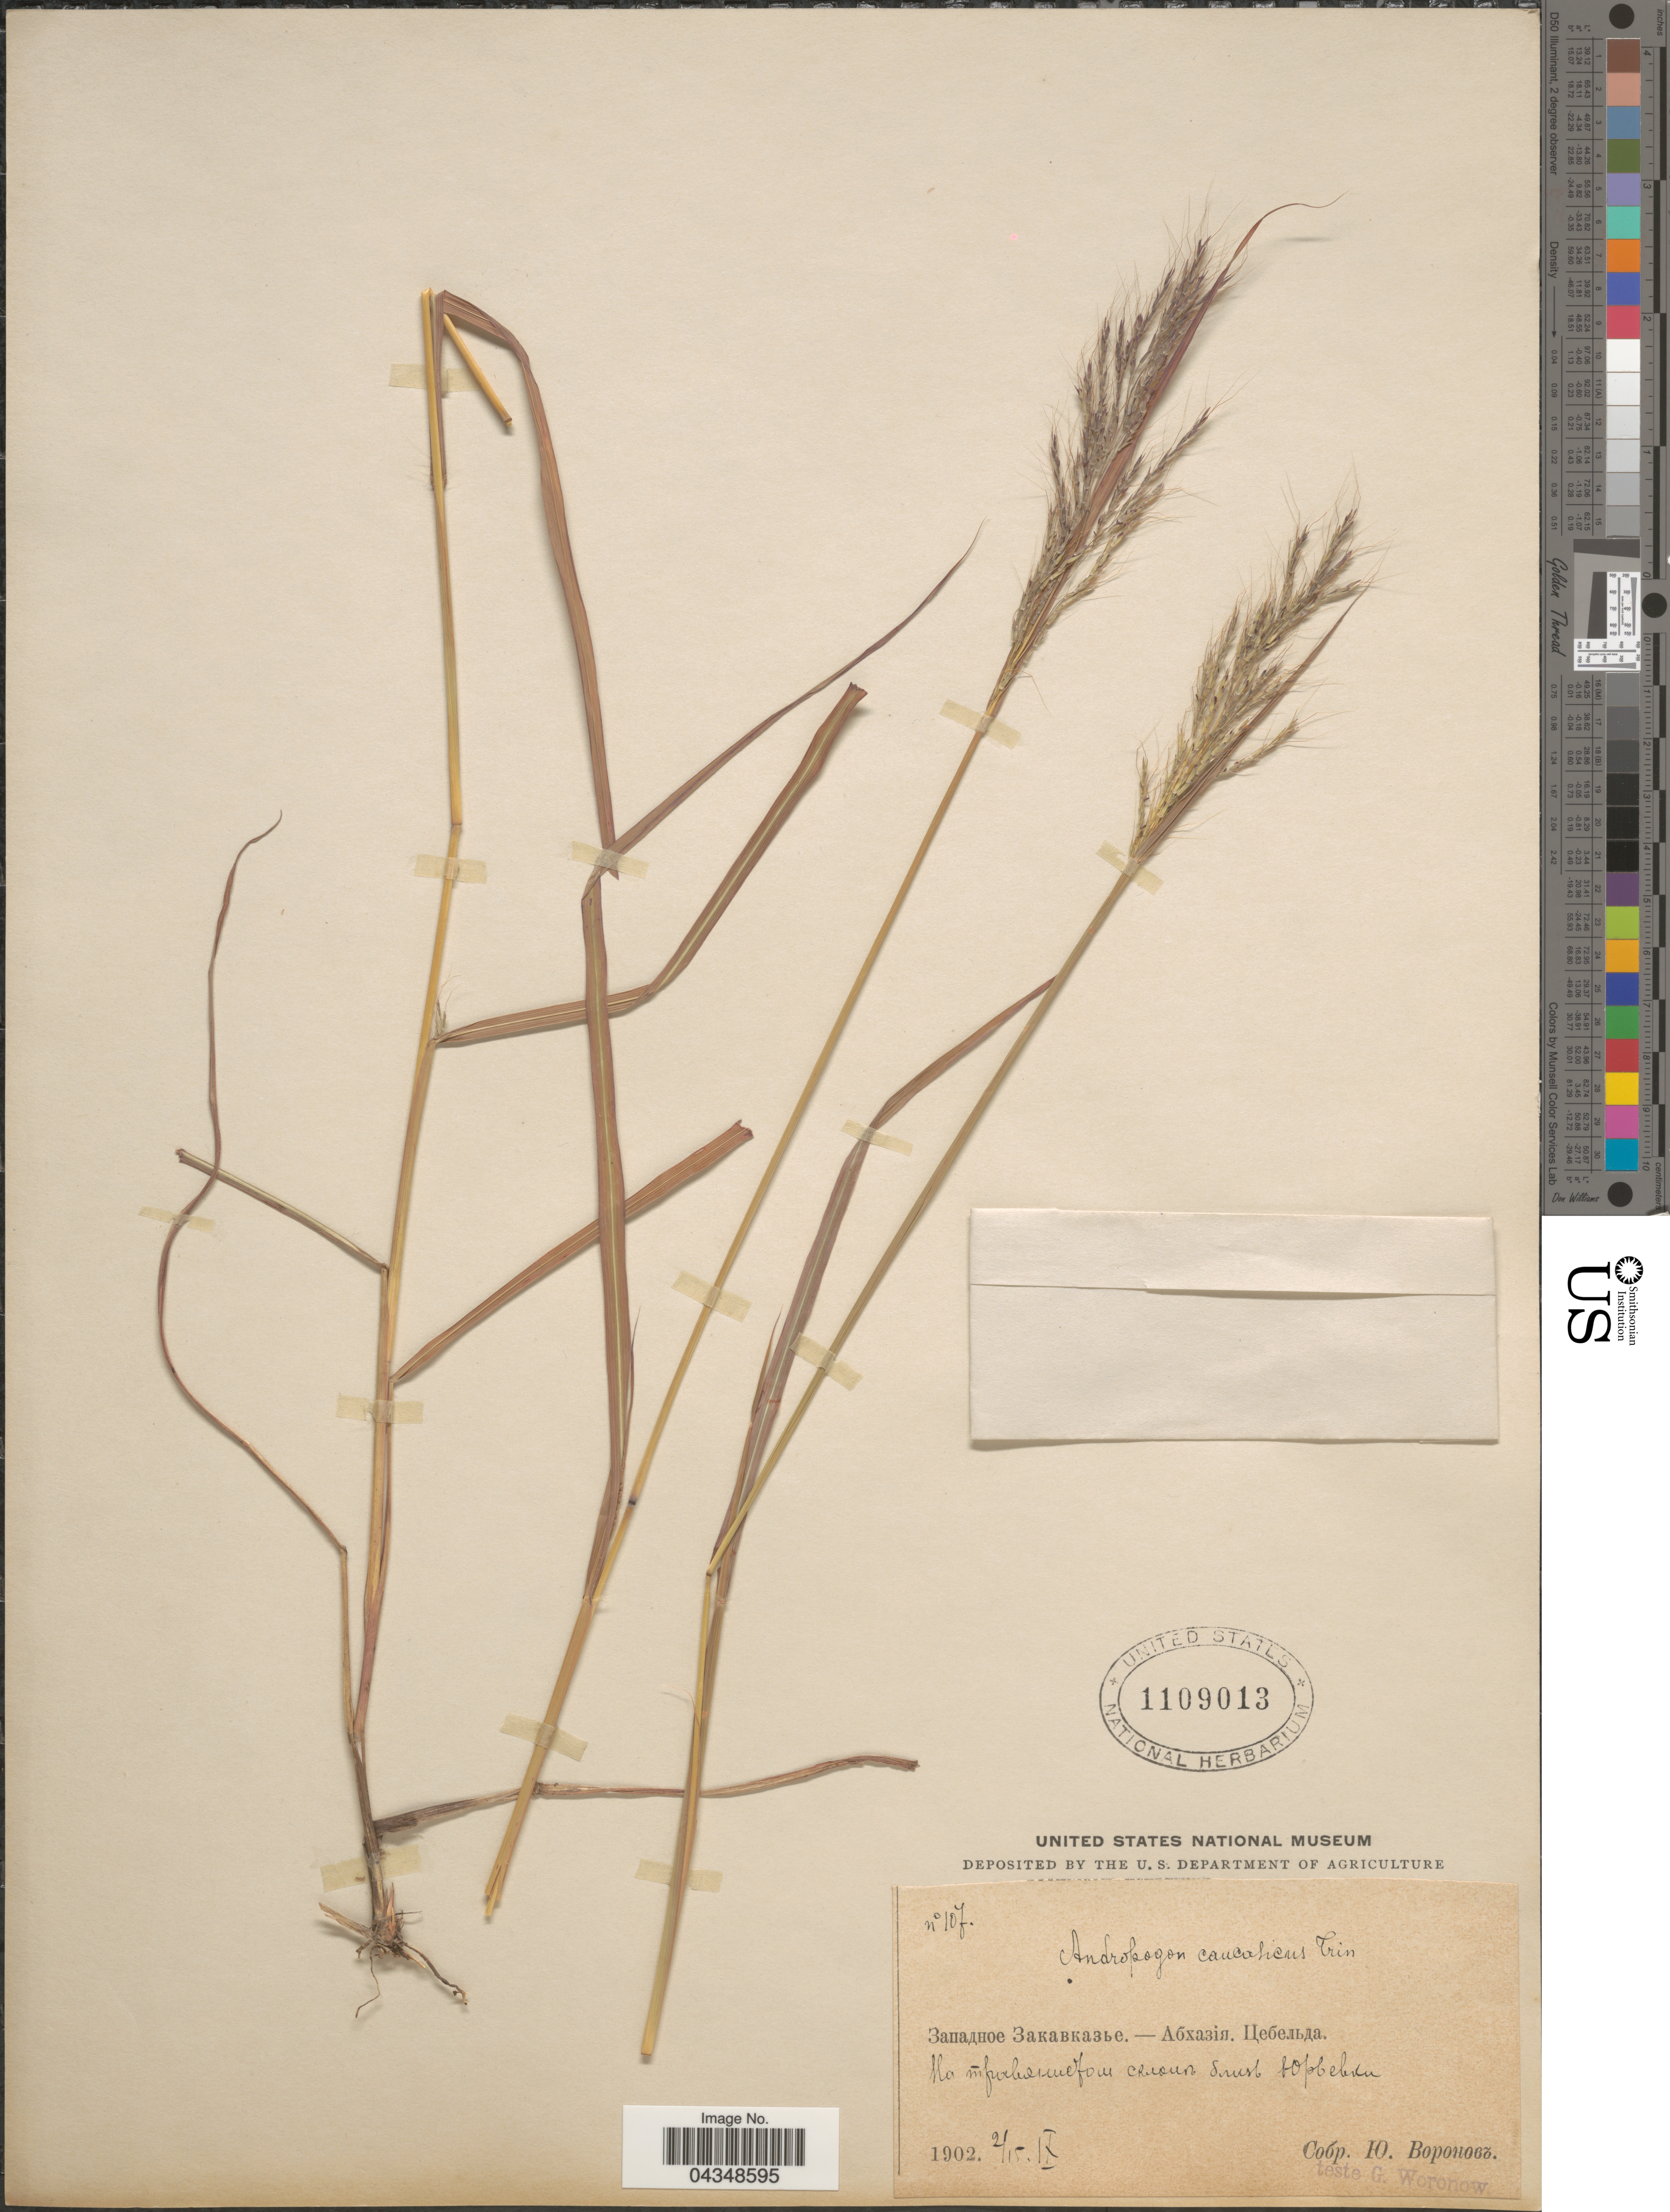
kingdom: Plantae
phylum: Tracheophyta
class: Liliopsida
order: Poales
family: Poaceae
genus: Bothriochloa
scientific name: Bothriochloa bladhii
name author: (Retz.) S.T. Blake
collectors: G. Woronow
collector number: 107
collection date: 1902-09-02/1902-09-15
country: Georgia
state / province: Abkhazia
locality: Tsebelda, near Yuryevka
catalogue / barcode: US 1109013